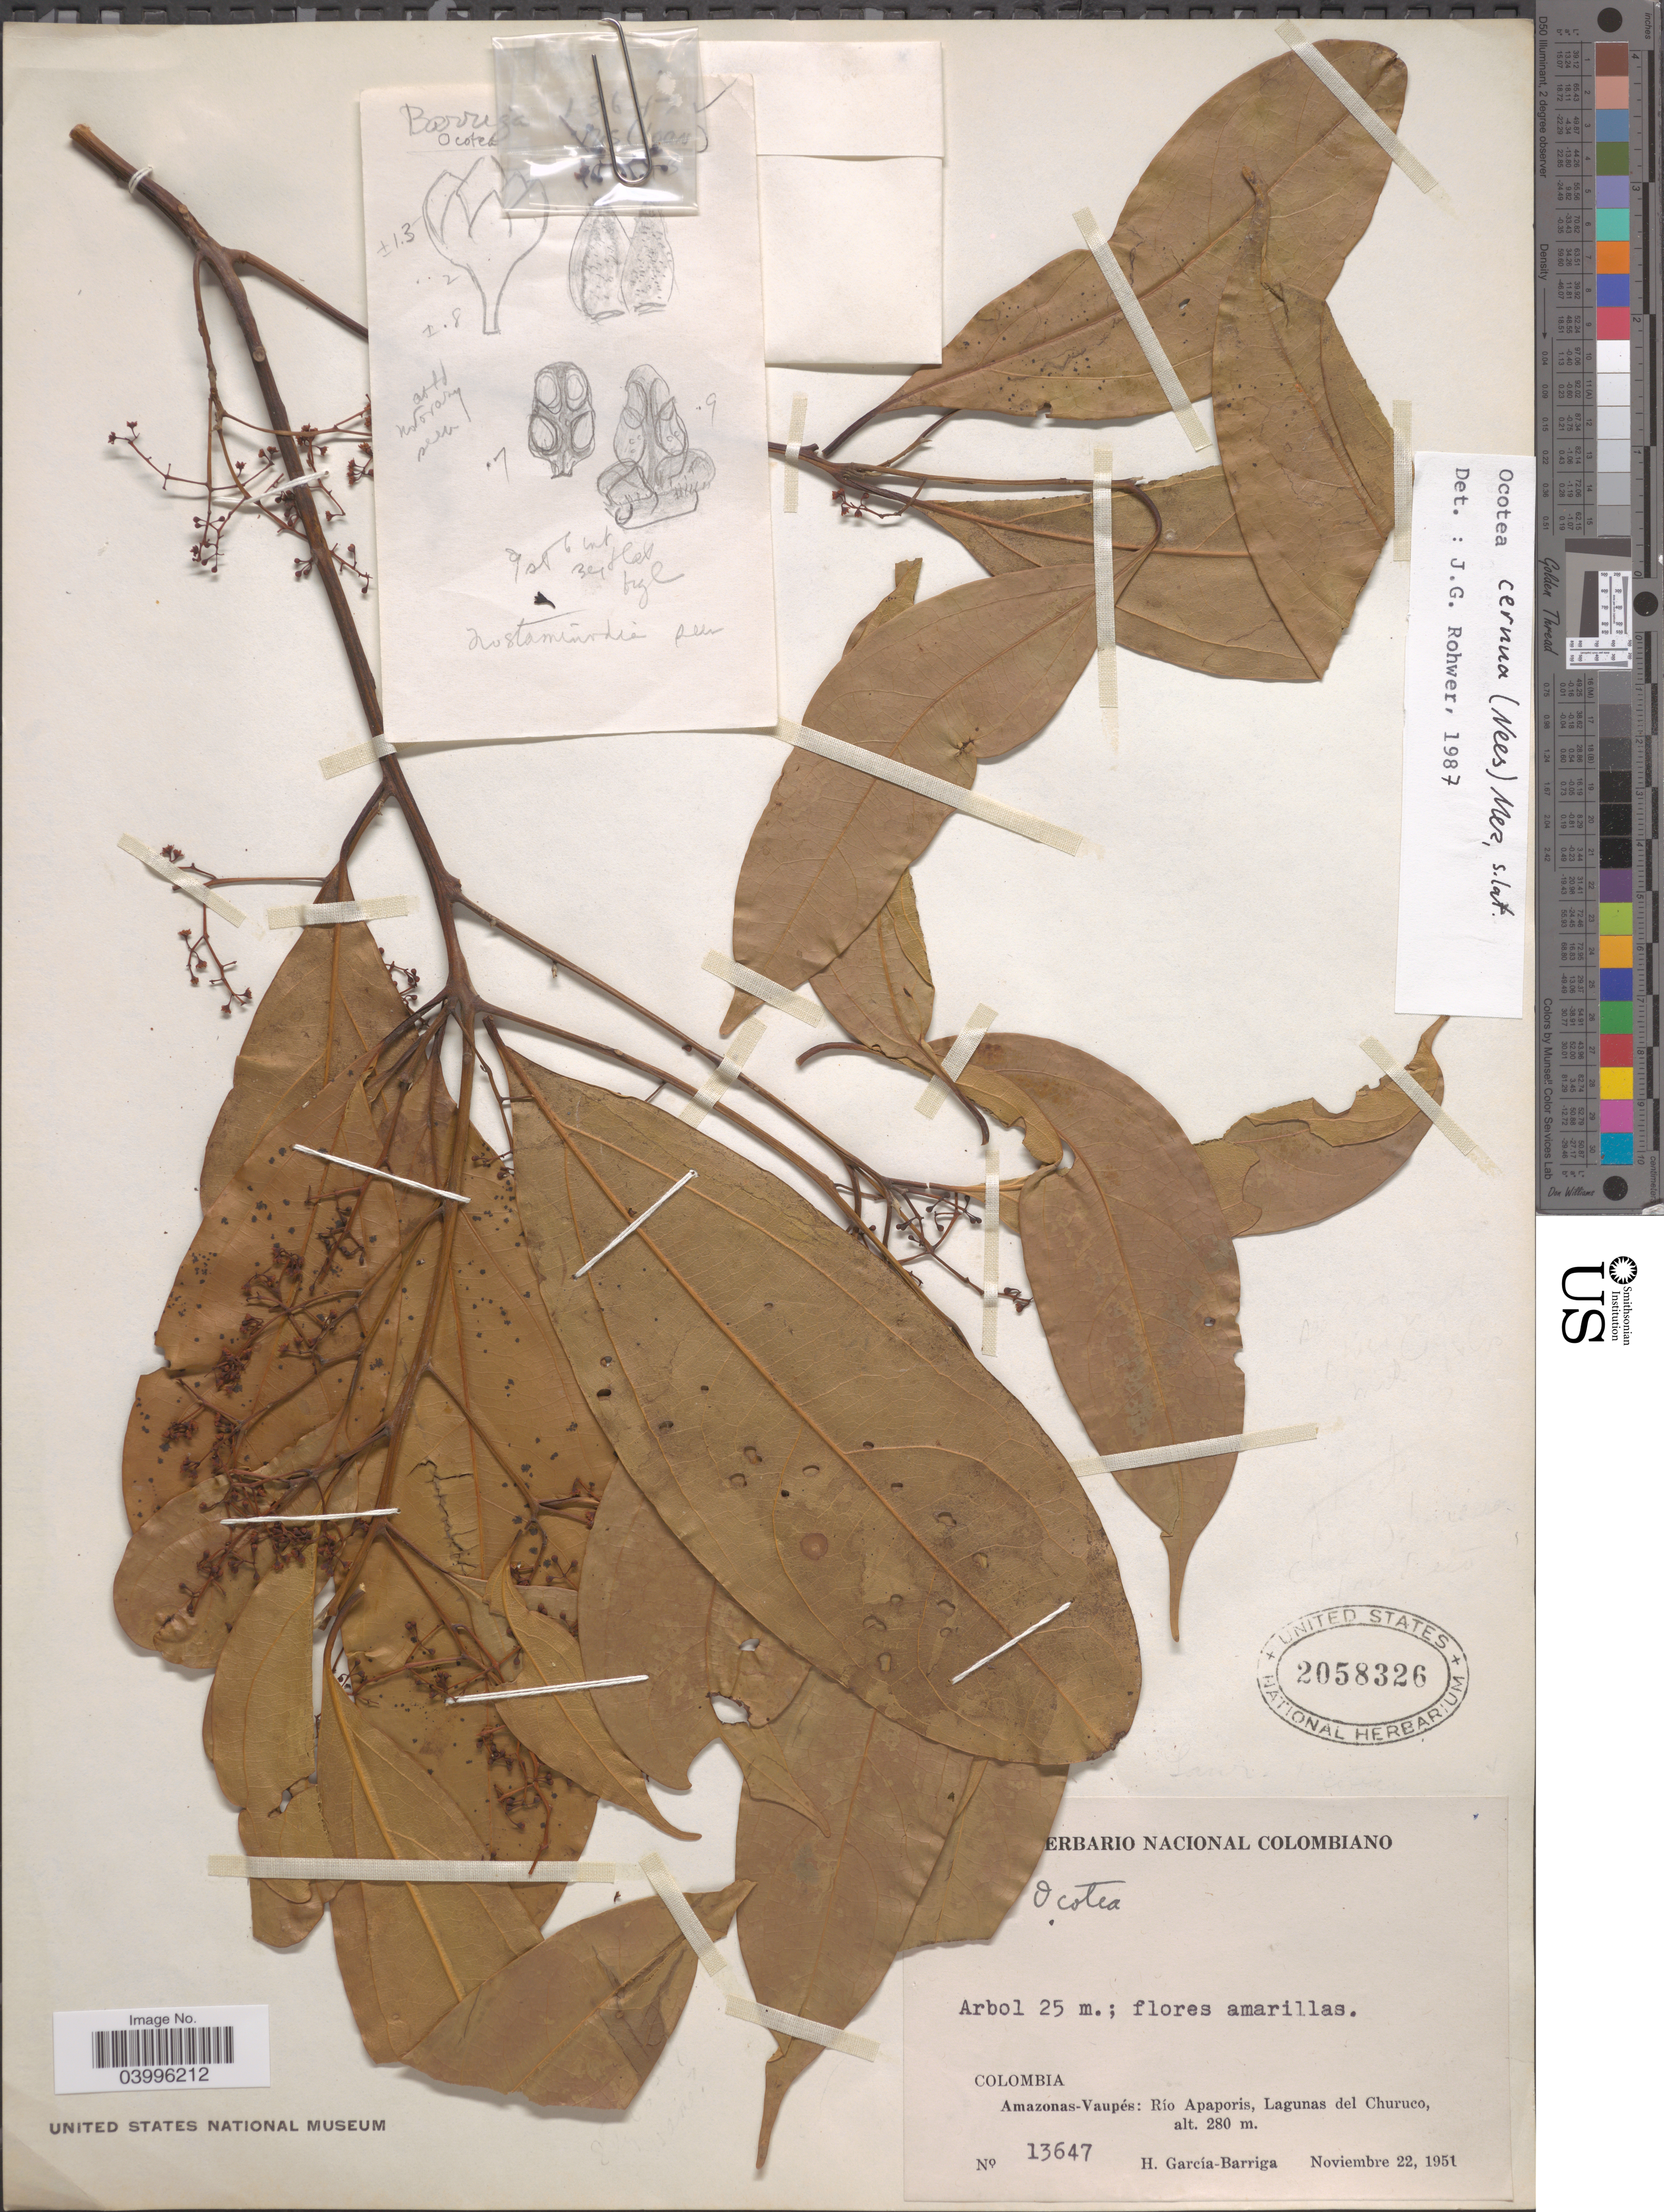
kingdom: Plantae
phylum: Tracheophyta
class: Magnoliopsida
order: Laurales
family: Lauraceae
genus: Ocotea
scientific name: Ocotea cernua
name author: (Nees) Mez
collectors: H. García Barriga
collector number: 13647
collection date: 1951-11-22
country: Colombia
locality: Amazonas-Vaupés: Río Apaporis, Lagunas del Churuco.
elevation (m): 280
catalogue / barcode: US 2058326